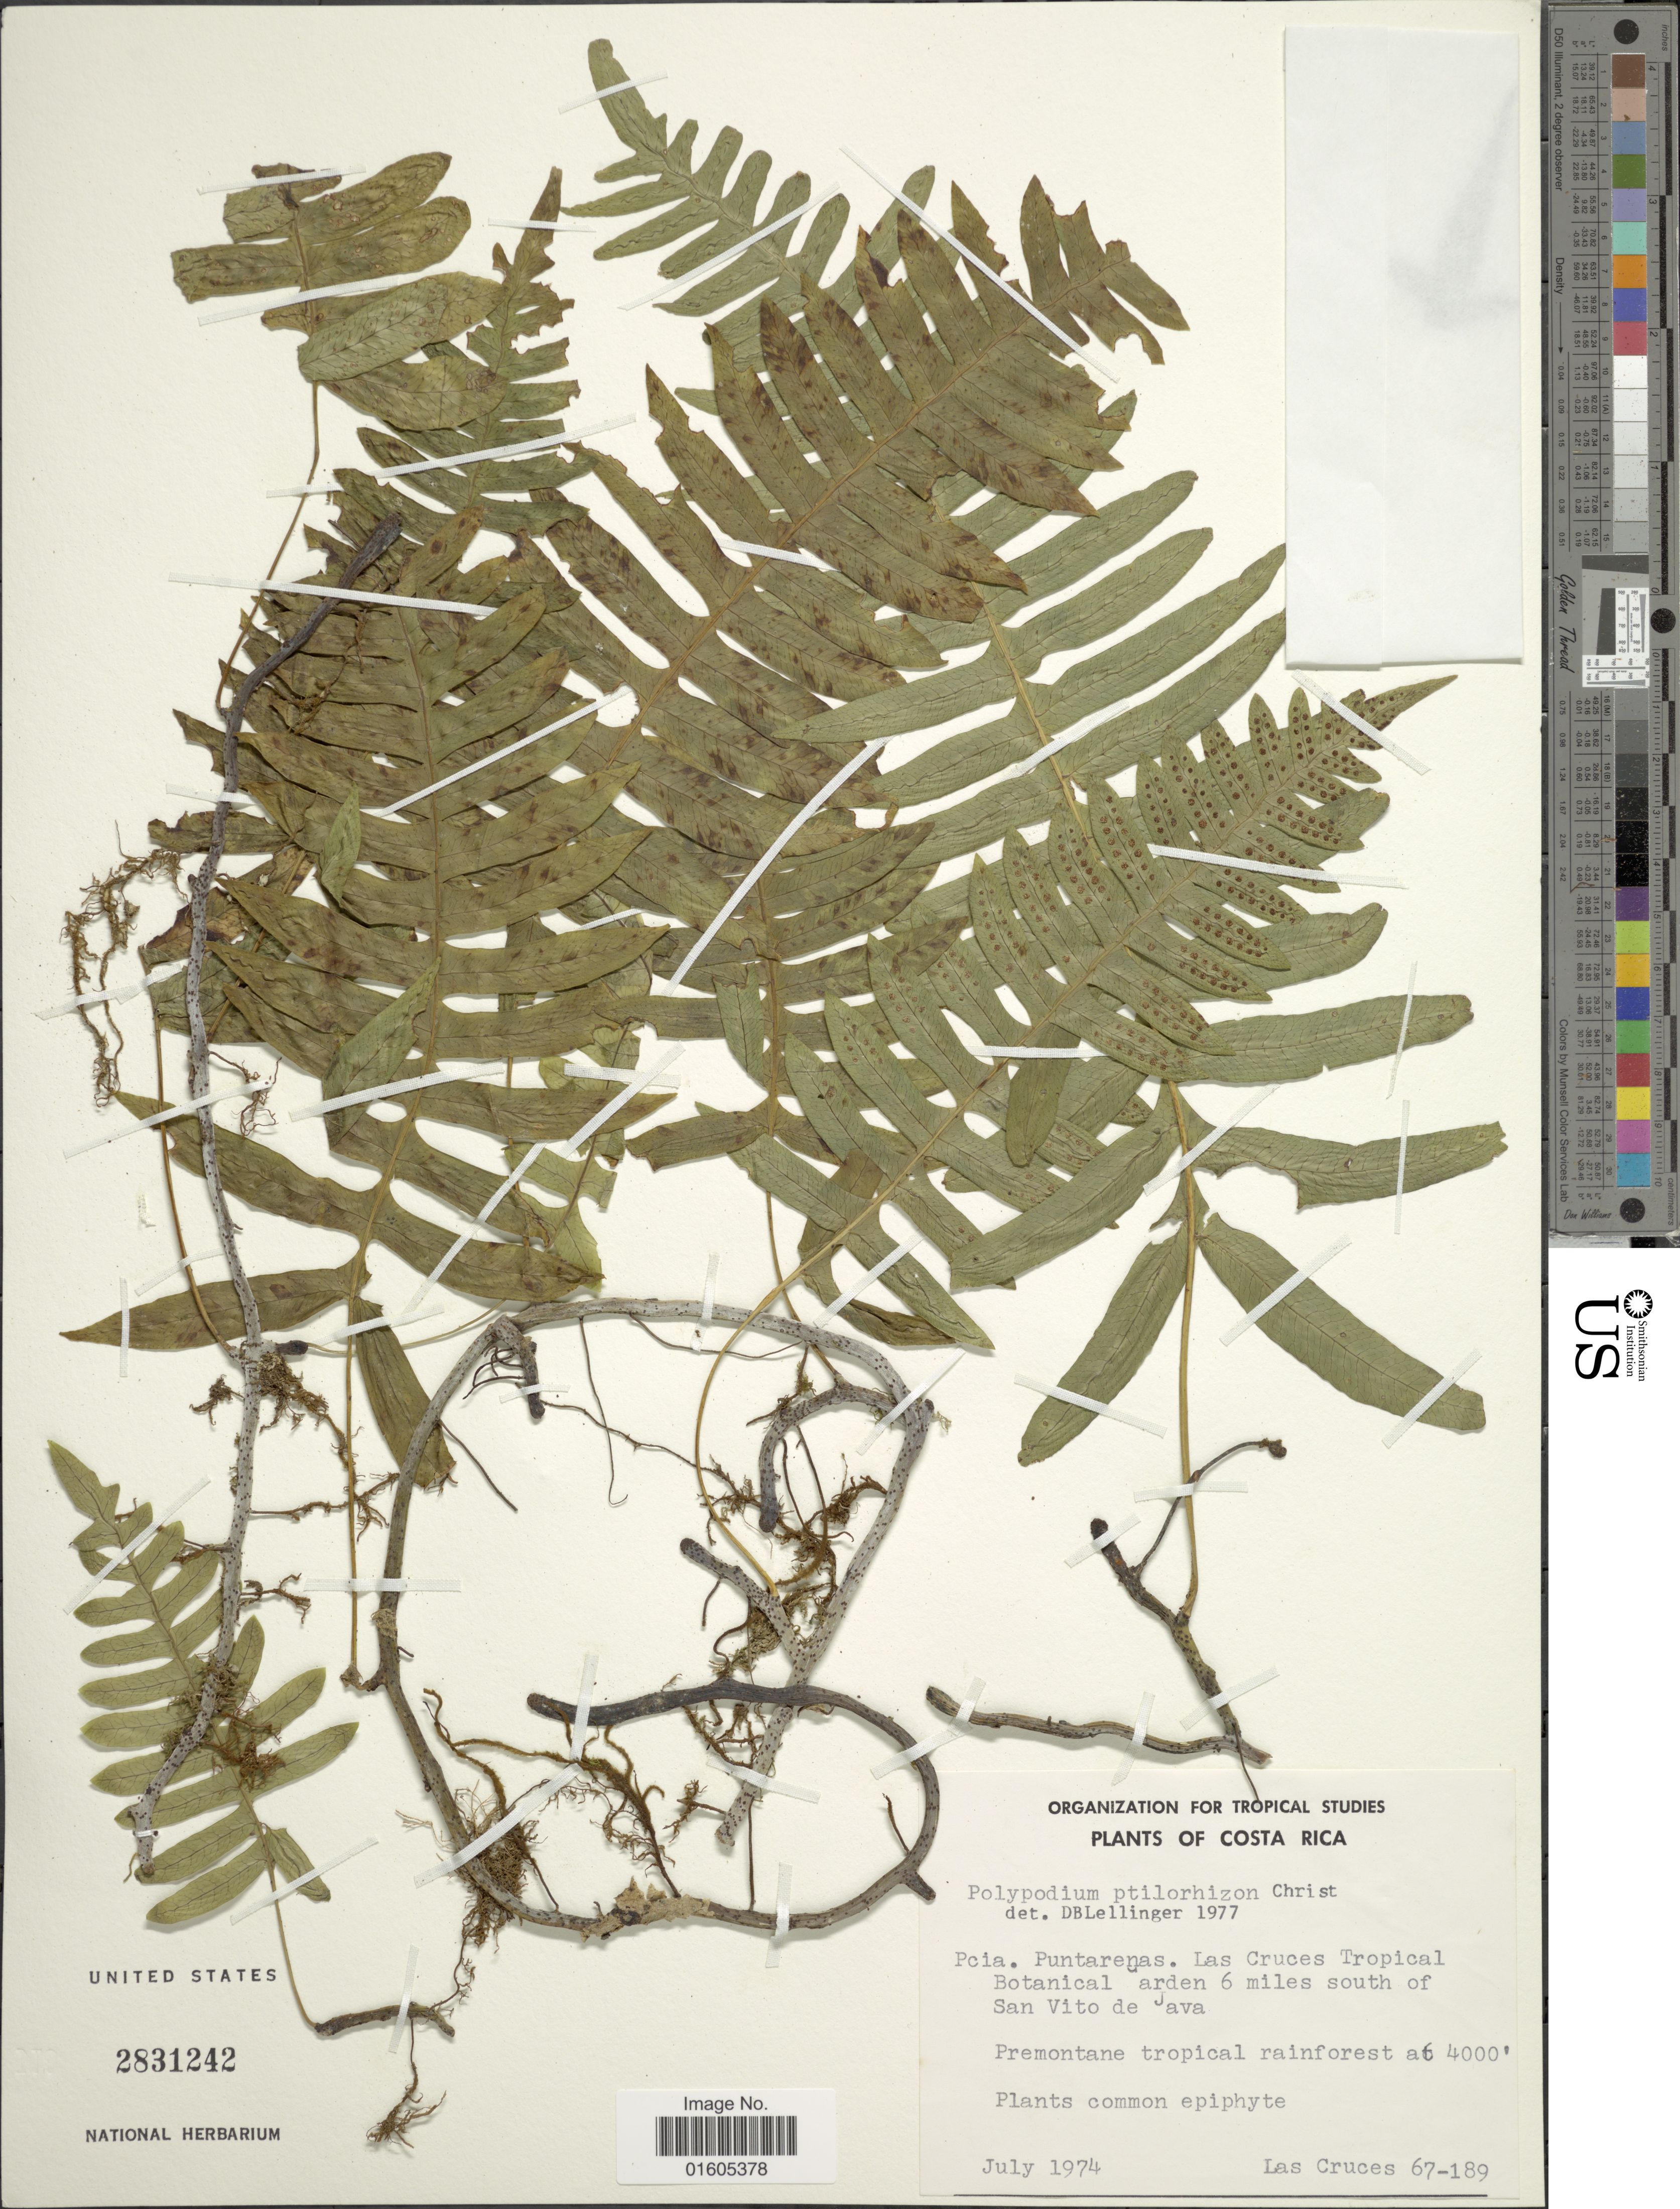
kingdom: Plantae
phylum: Tracheophyta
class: Polypodiopsida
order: Polypodiales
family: Polypodiaceae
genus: Serpocaulon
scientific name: Serpocaulon ptilorhizon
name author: (Christ) A.R. Sm.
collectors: Las Cruces Botanical Garden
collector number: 67-189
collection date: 1974-07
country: Costa Rica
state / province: Puntarenas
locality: Las Cruces Tropical Botanical Garden 6 miles south of San Vito de Java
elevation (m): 1219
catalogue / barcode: US 2831242